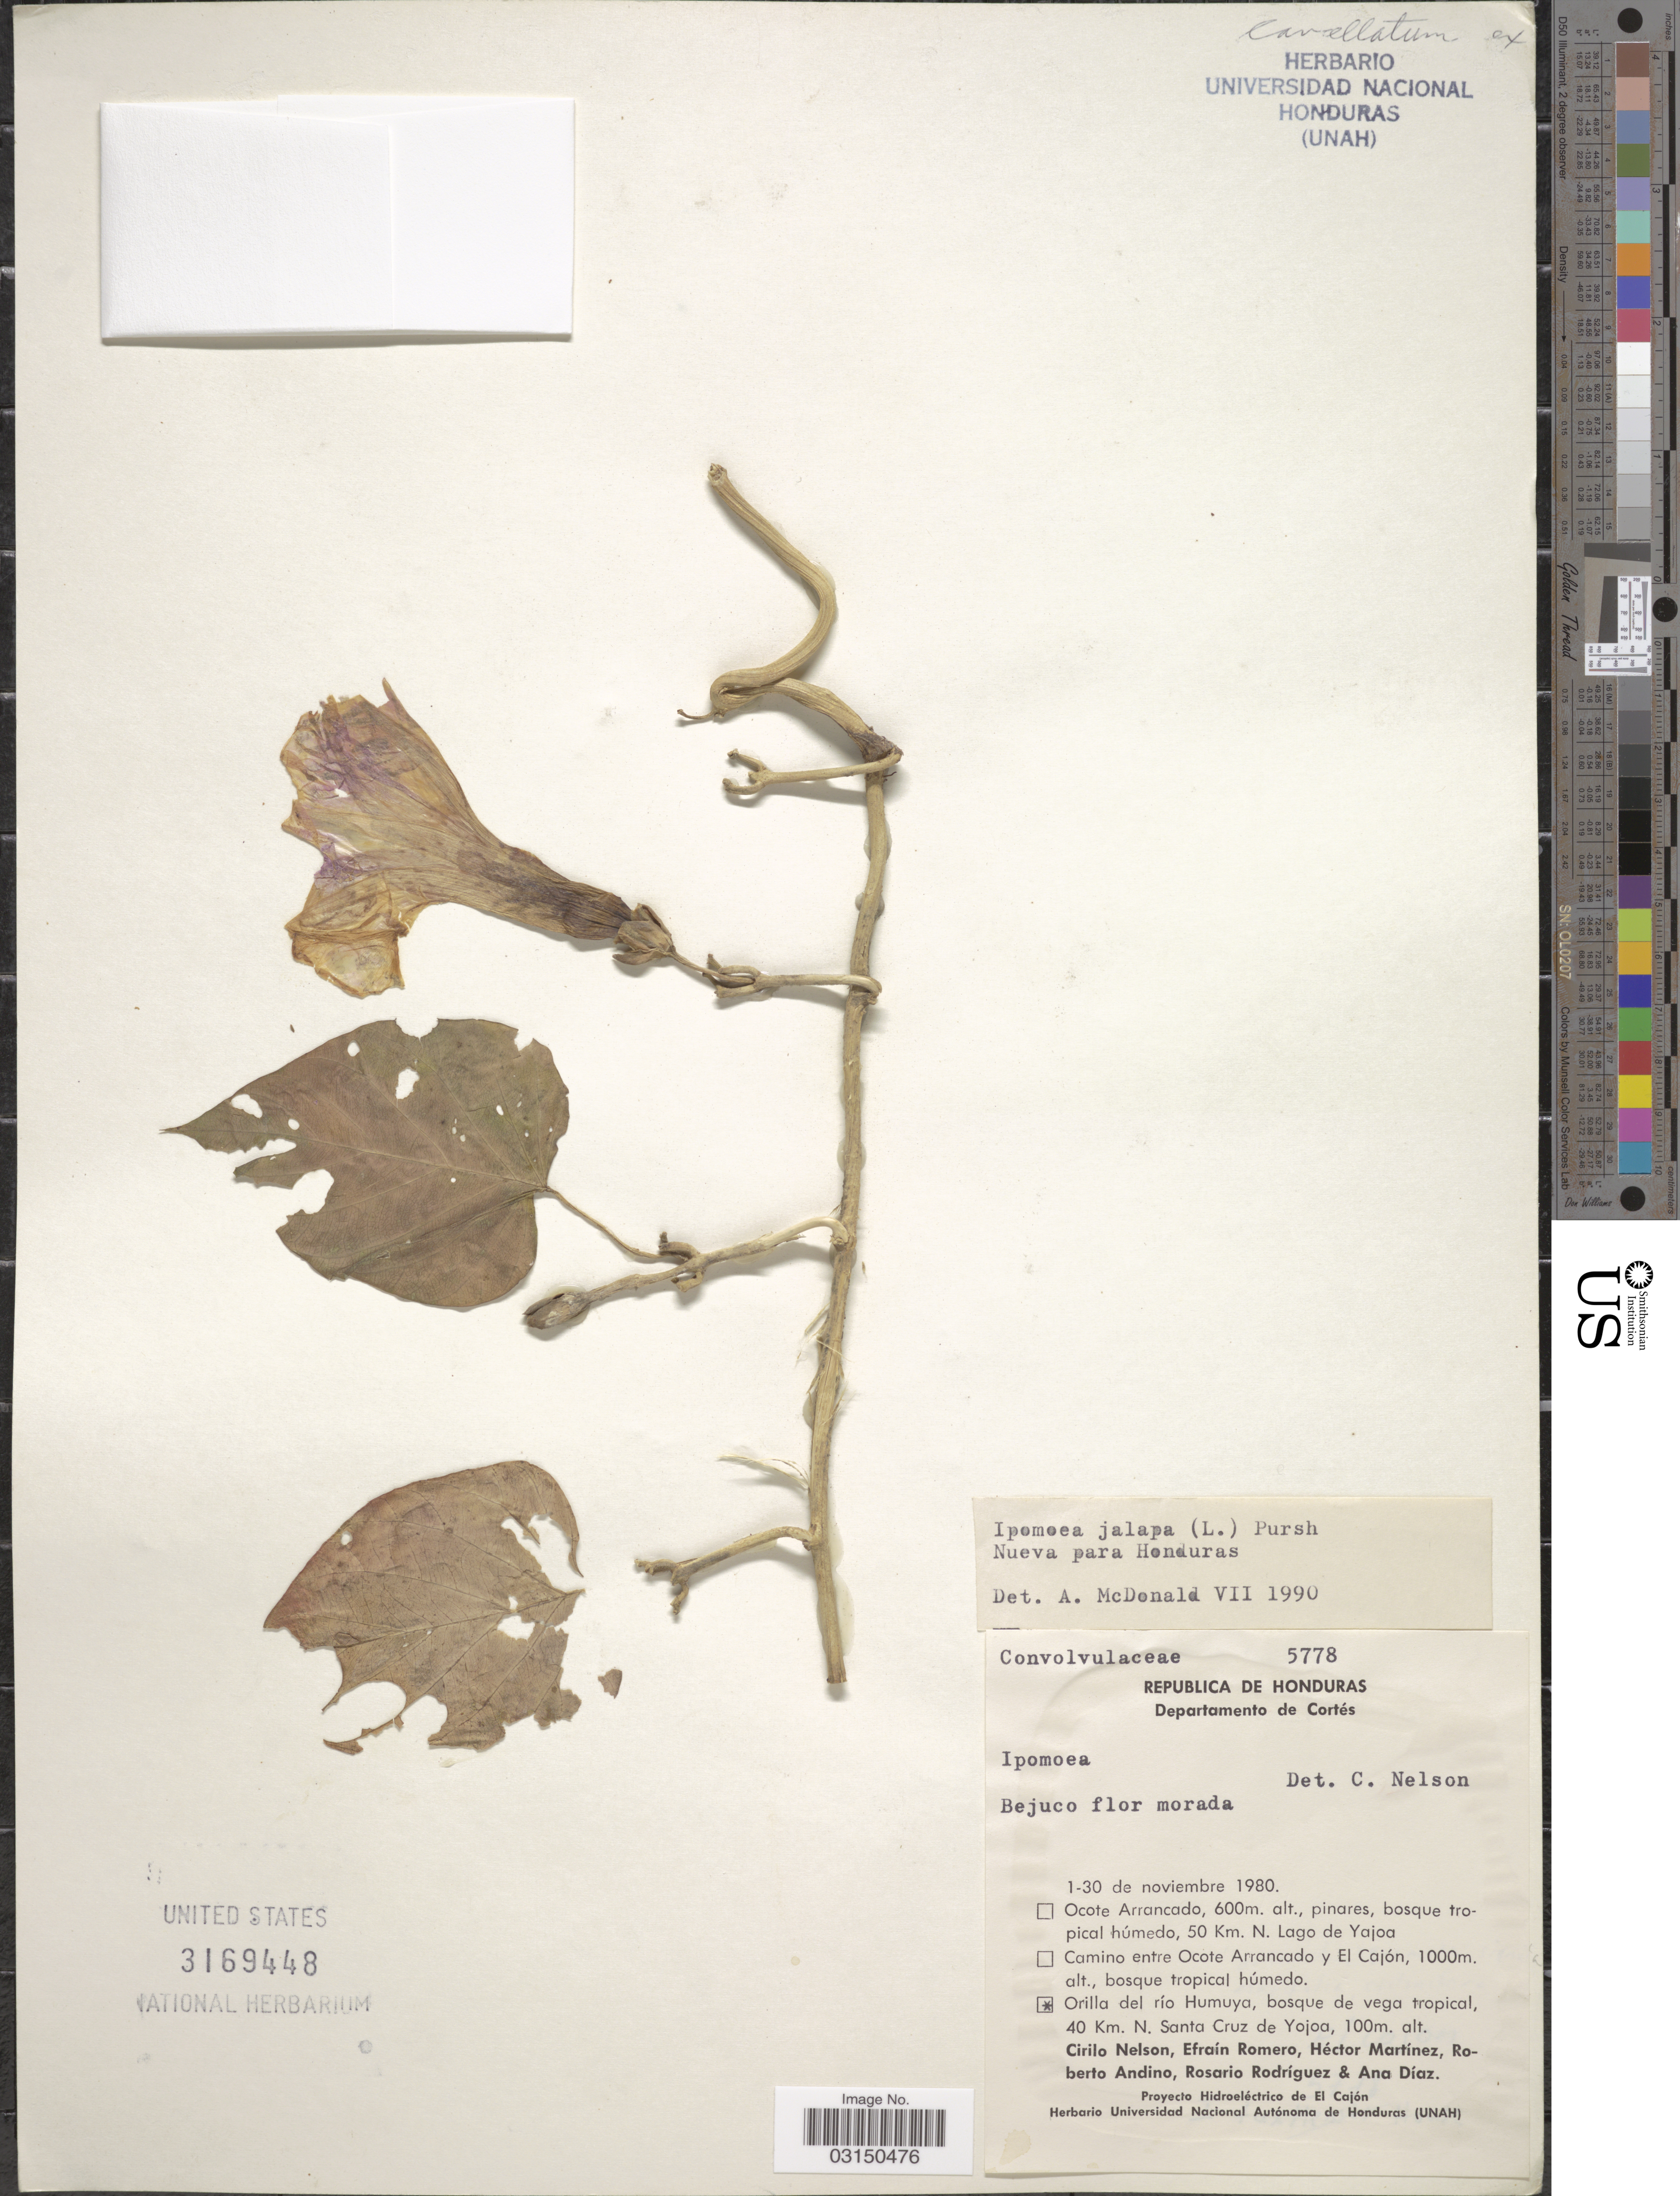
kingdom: Plantae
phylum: Tracheophyta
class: Magnoliopsida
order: Solanales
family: Convolvulaceae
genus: Ipomoea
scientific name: Ipomoea jalapa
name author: (L.) Pursh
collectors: C. Nelson, E. Romero, H. Martínez, R. Andino & et al.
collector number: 5778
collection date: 1980-11-01/1980-11-30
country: Honduras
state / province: Cortés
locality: Republica de Honduras. Departamento de Cortés. Orilla del río Humuya, bosque de vega tropical, 40 Km. N. Santa Cruz de Yojoa.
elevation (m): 100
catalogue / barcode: US 3169448